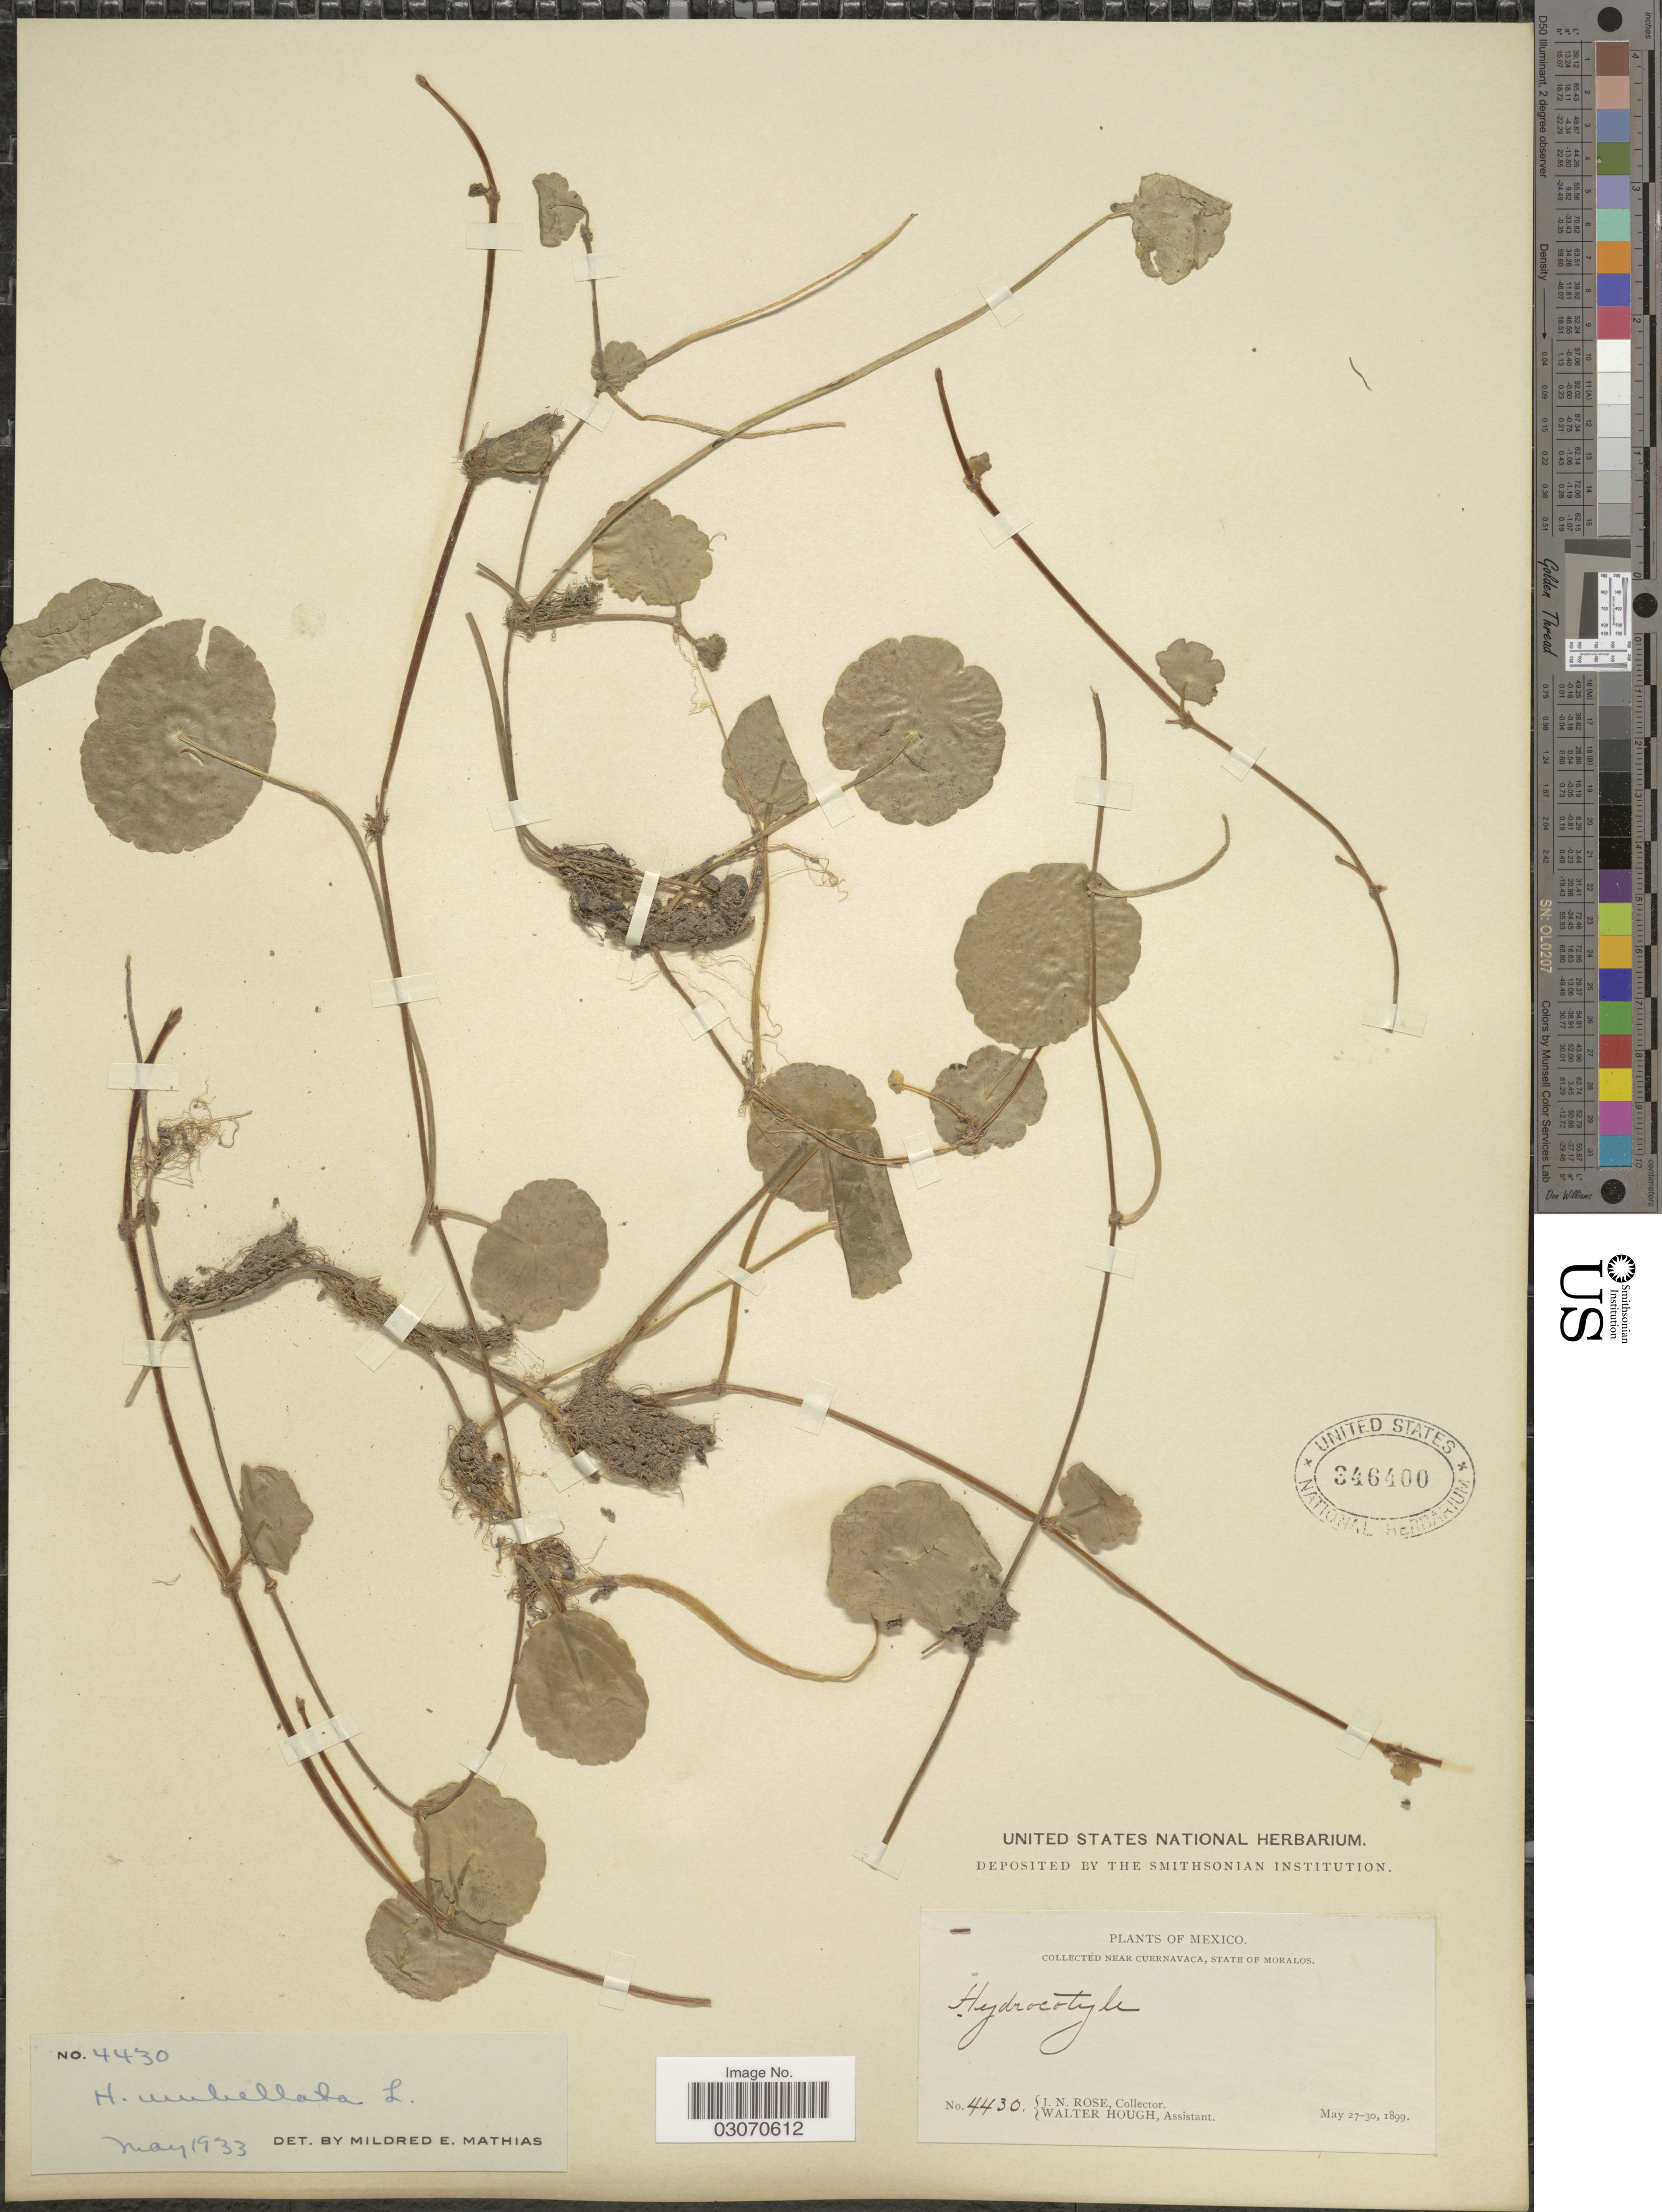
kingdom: Plantae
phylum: Tracheophyta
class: Magnoliopsida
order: Apiales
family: Araliaceae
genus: Hydrocotyle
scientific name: Hydrocotyle umbellata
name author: L.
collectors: J. N. Rose & W. Hough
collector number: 4430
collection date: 1899-05-27/1899-05-30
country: Mexico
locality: Near Cuernavaca, State of Moralos.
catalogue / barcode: US 346400